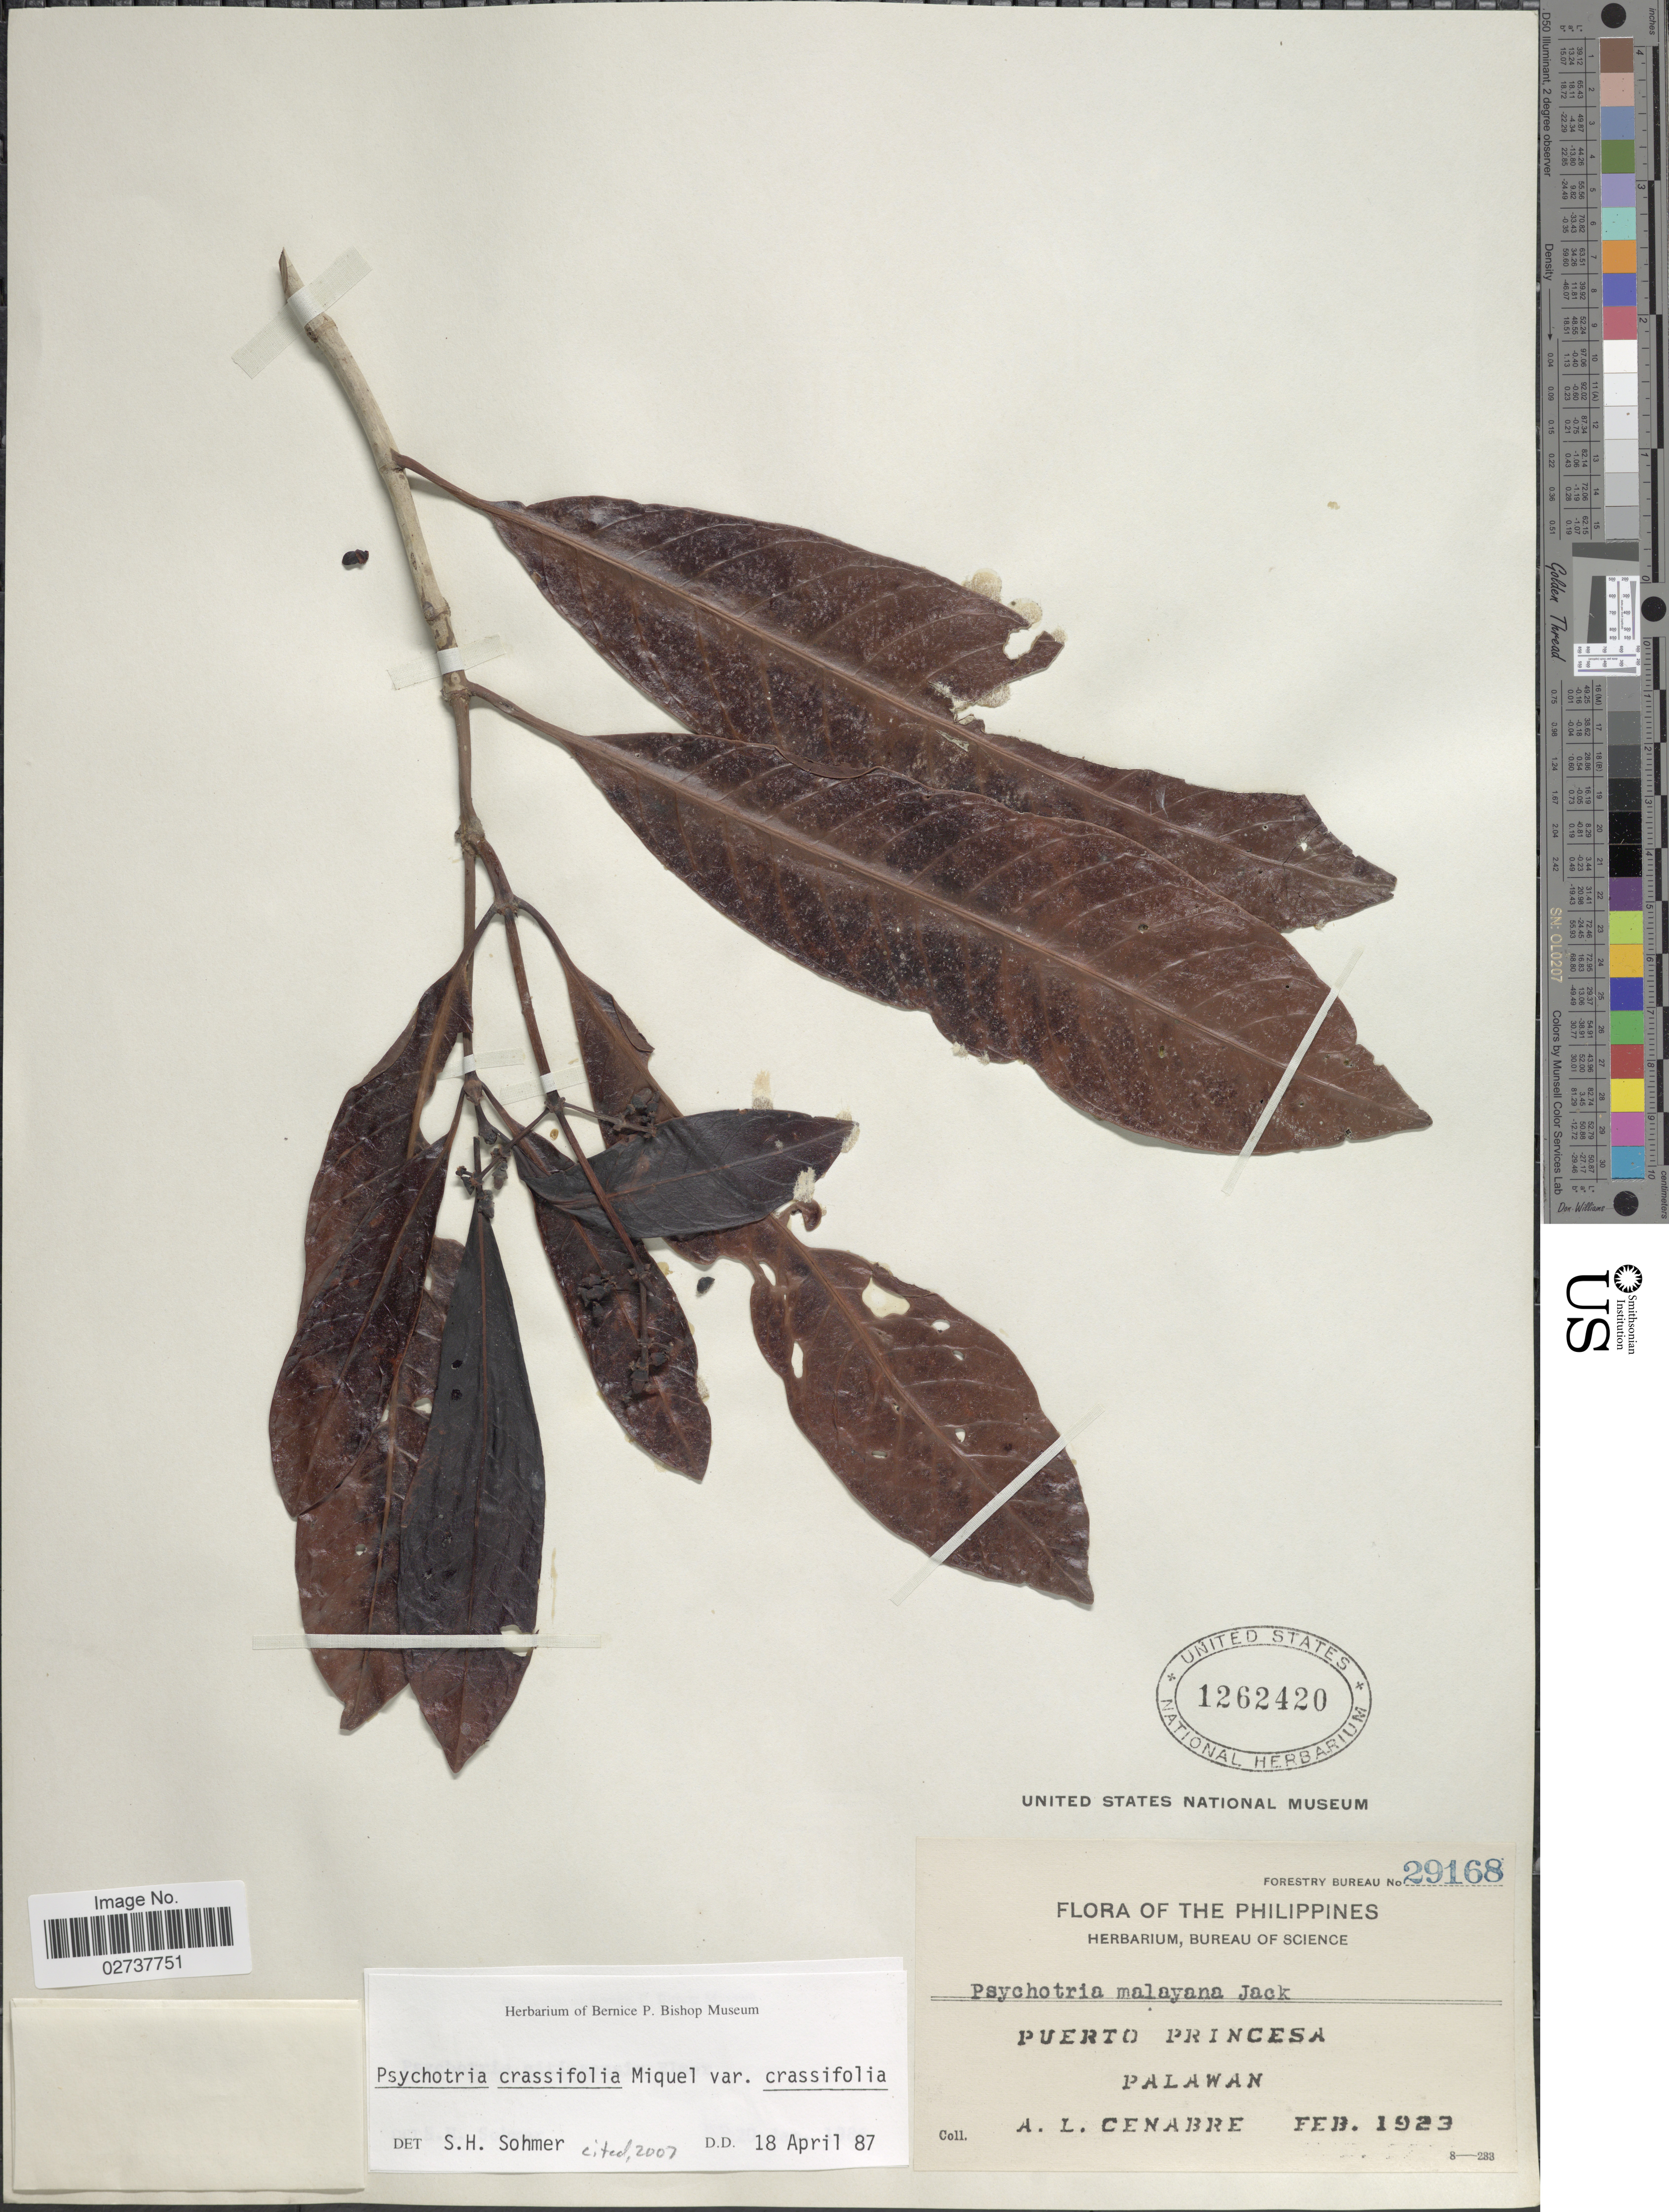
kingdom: Plantae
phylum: Tracheophyta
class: Magnoliopsida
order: Gentianales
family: Rubiaceae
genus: Psychotria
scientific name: Psychotria crassifolia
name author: Miq.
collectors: A. Cenabre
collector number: Forestry Bureau 29168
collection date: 1923-02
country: Philippines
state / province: Mimaropa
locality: Puerto Princesa, Palawan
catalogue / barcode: US 1262420